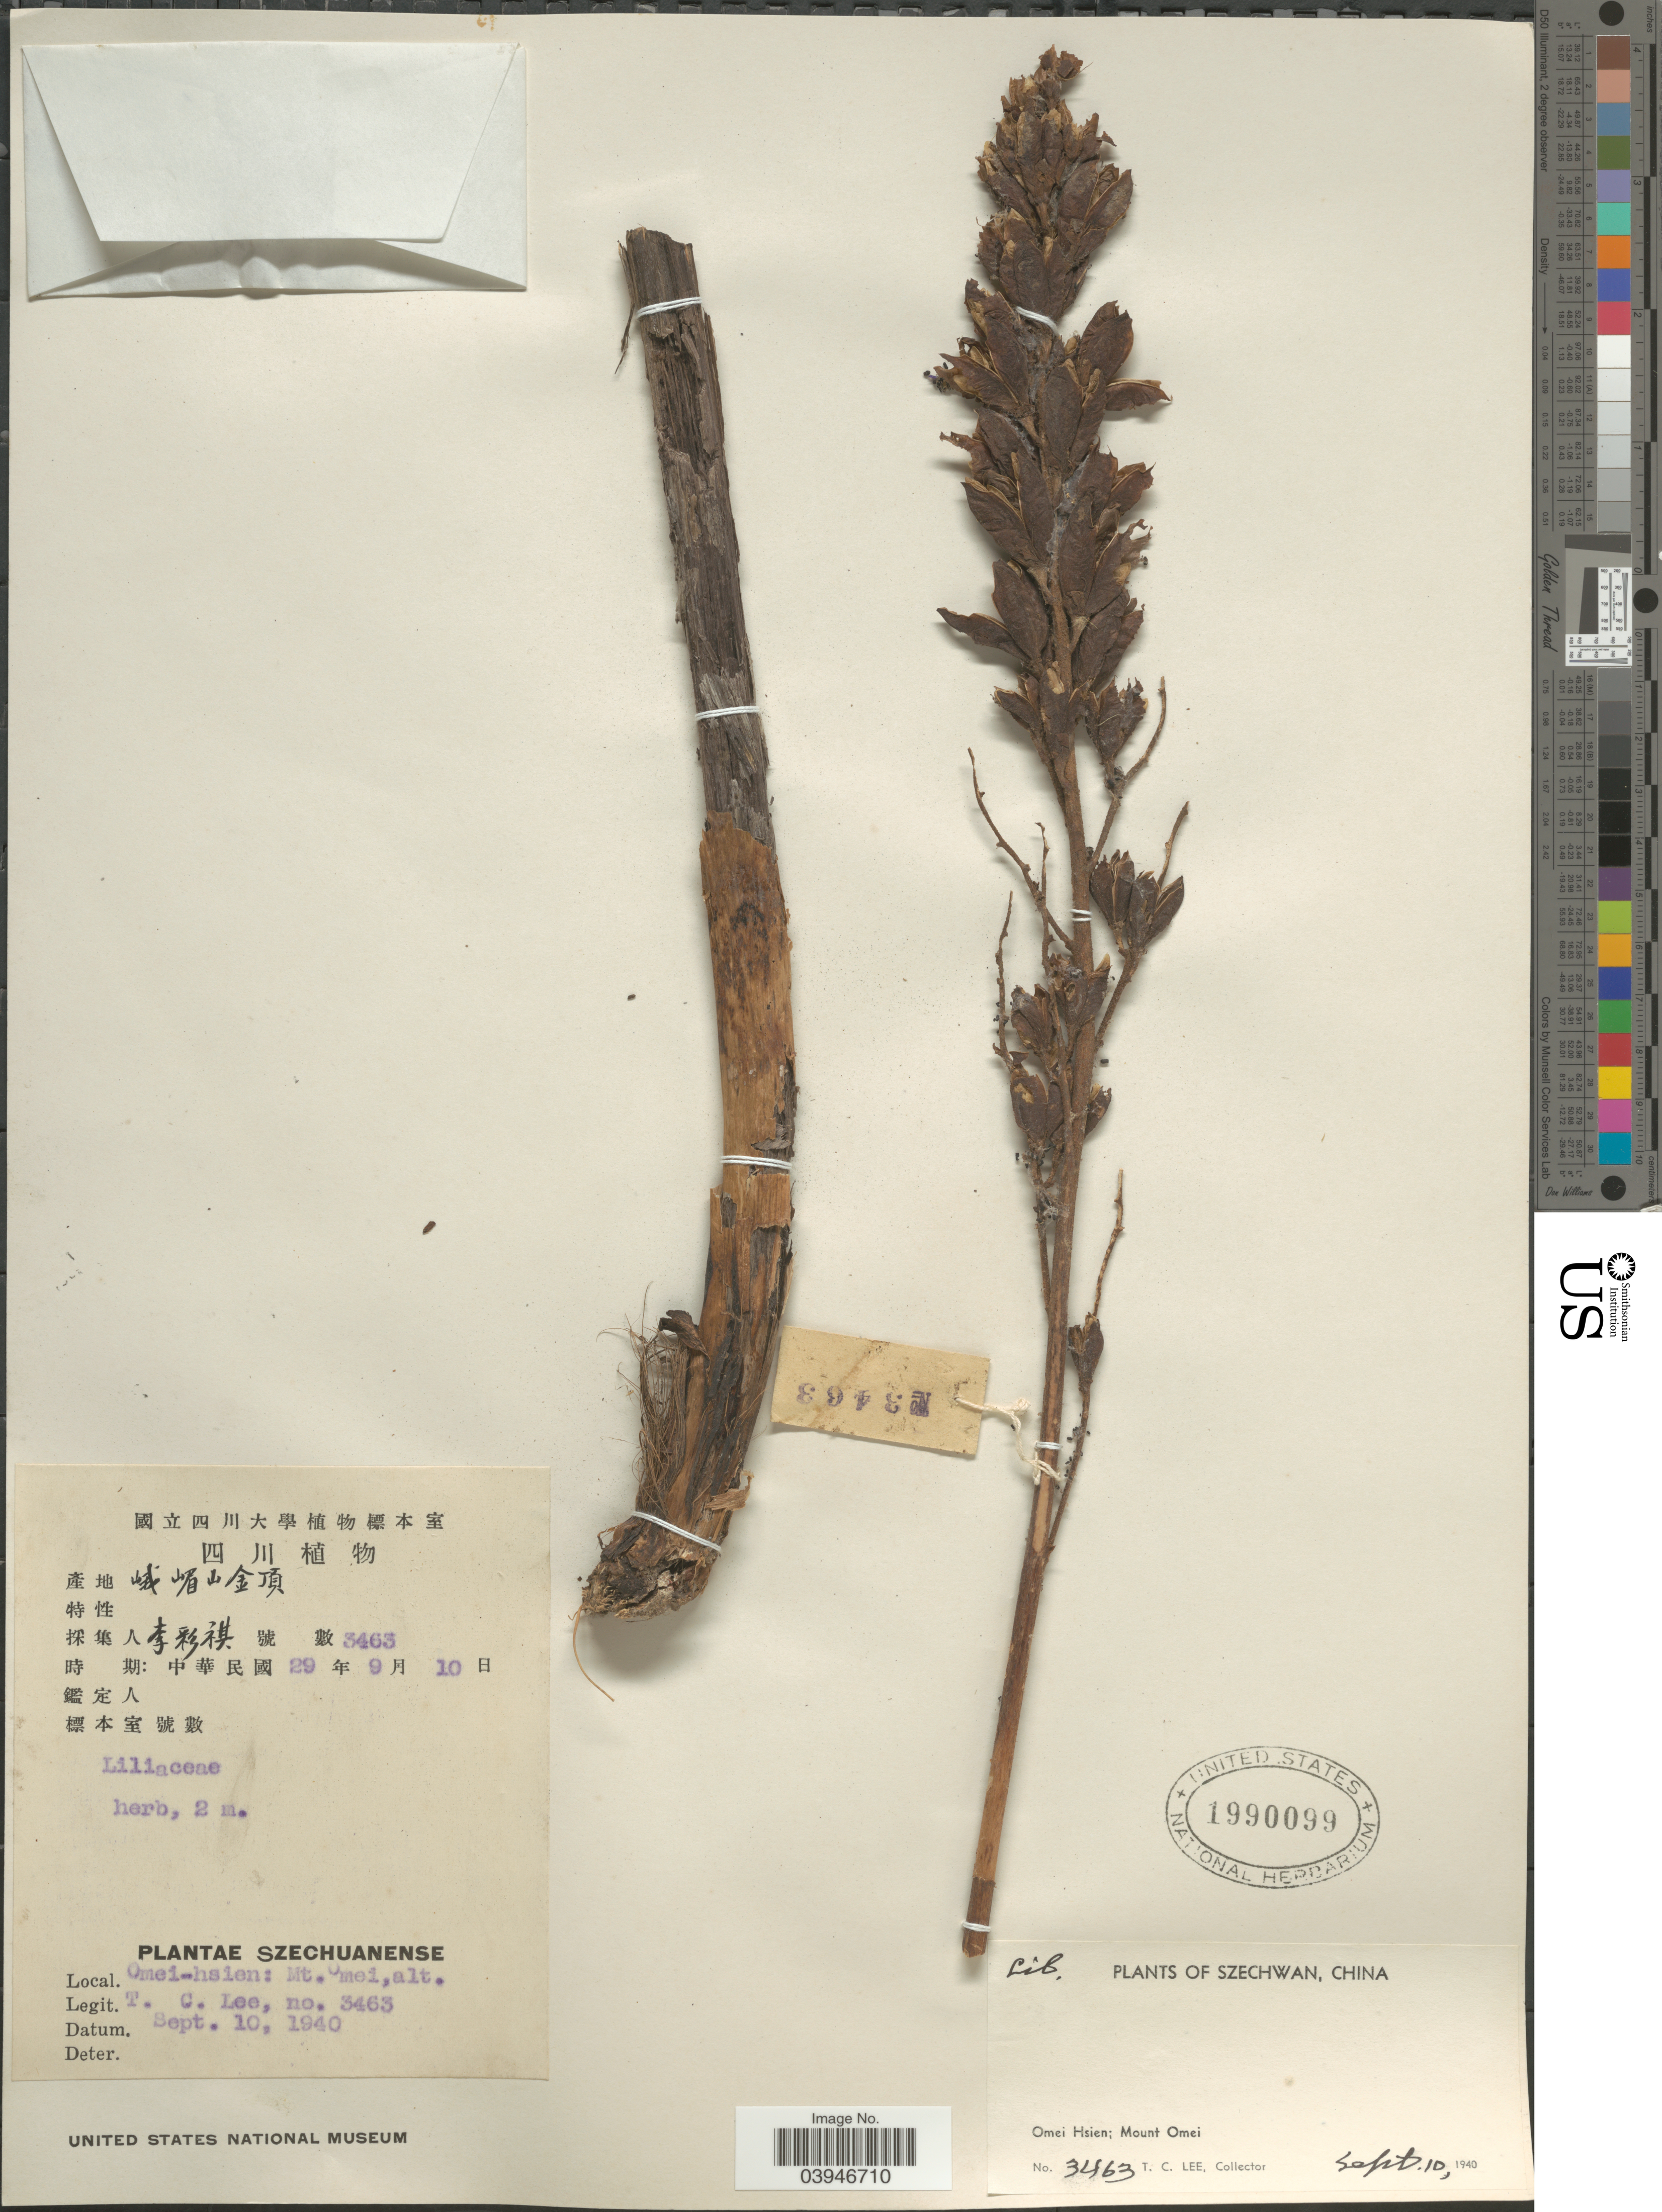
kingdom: Plantae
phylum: Tracheophyta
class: Liliopsida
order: Liliales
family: Liliaceae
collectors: T. Lee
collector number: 3463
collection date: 1940-09-10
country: China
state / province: Sichuan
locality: Szechwan. Omei Hsien; Mount Omei.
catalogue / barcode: US 1990099